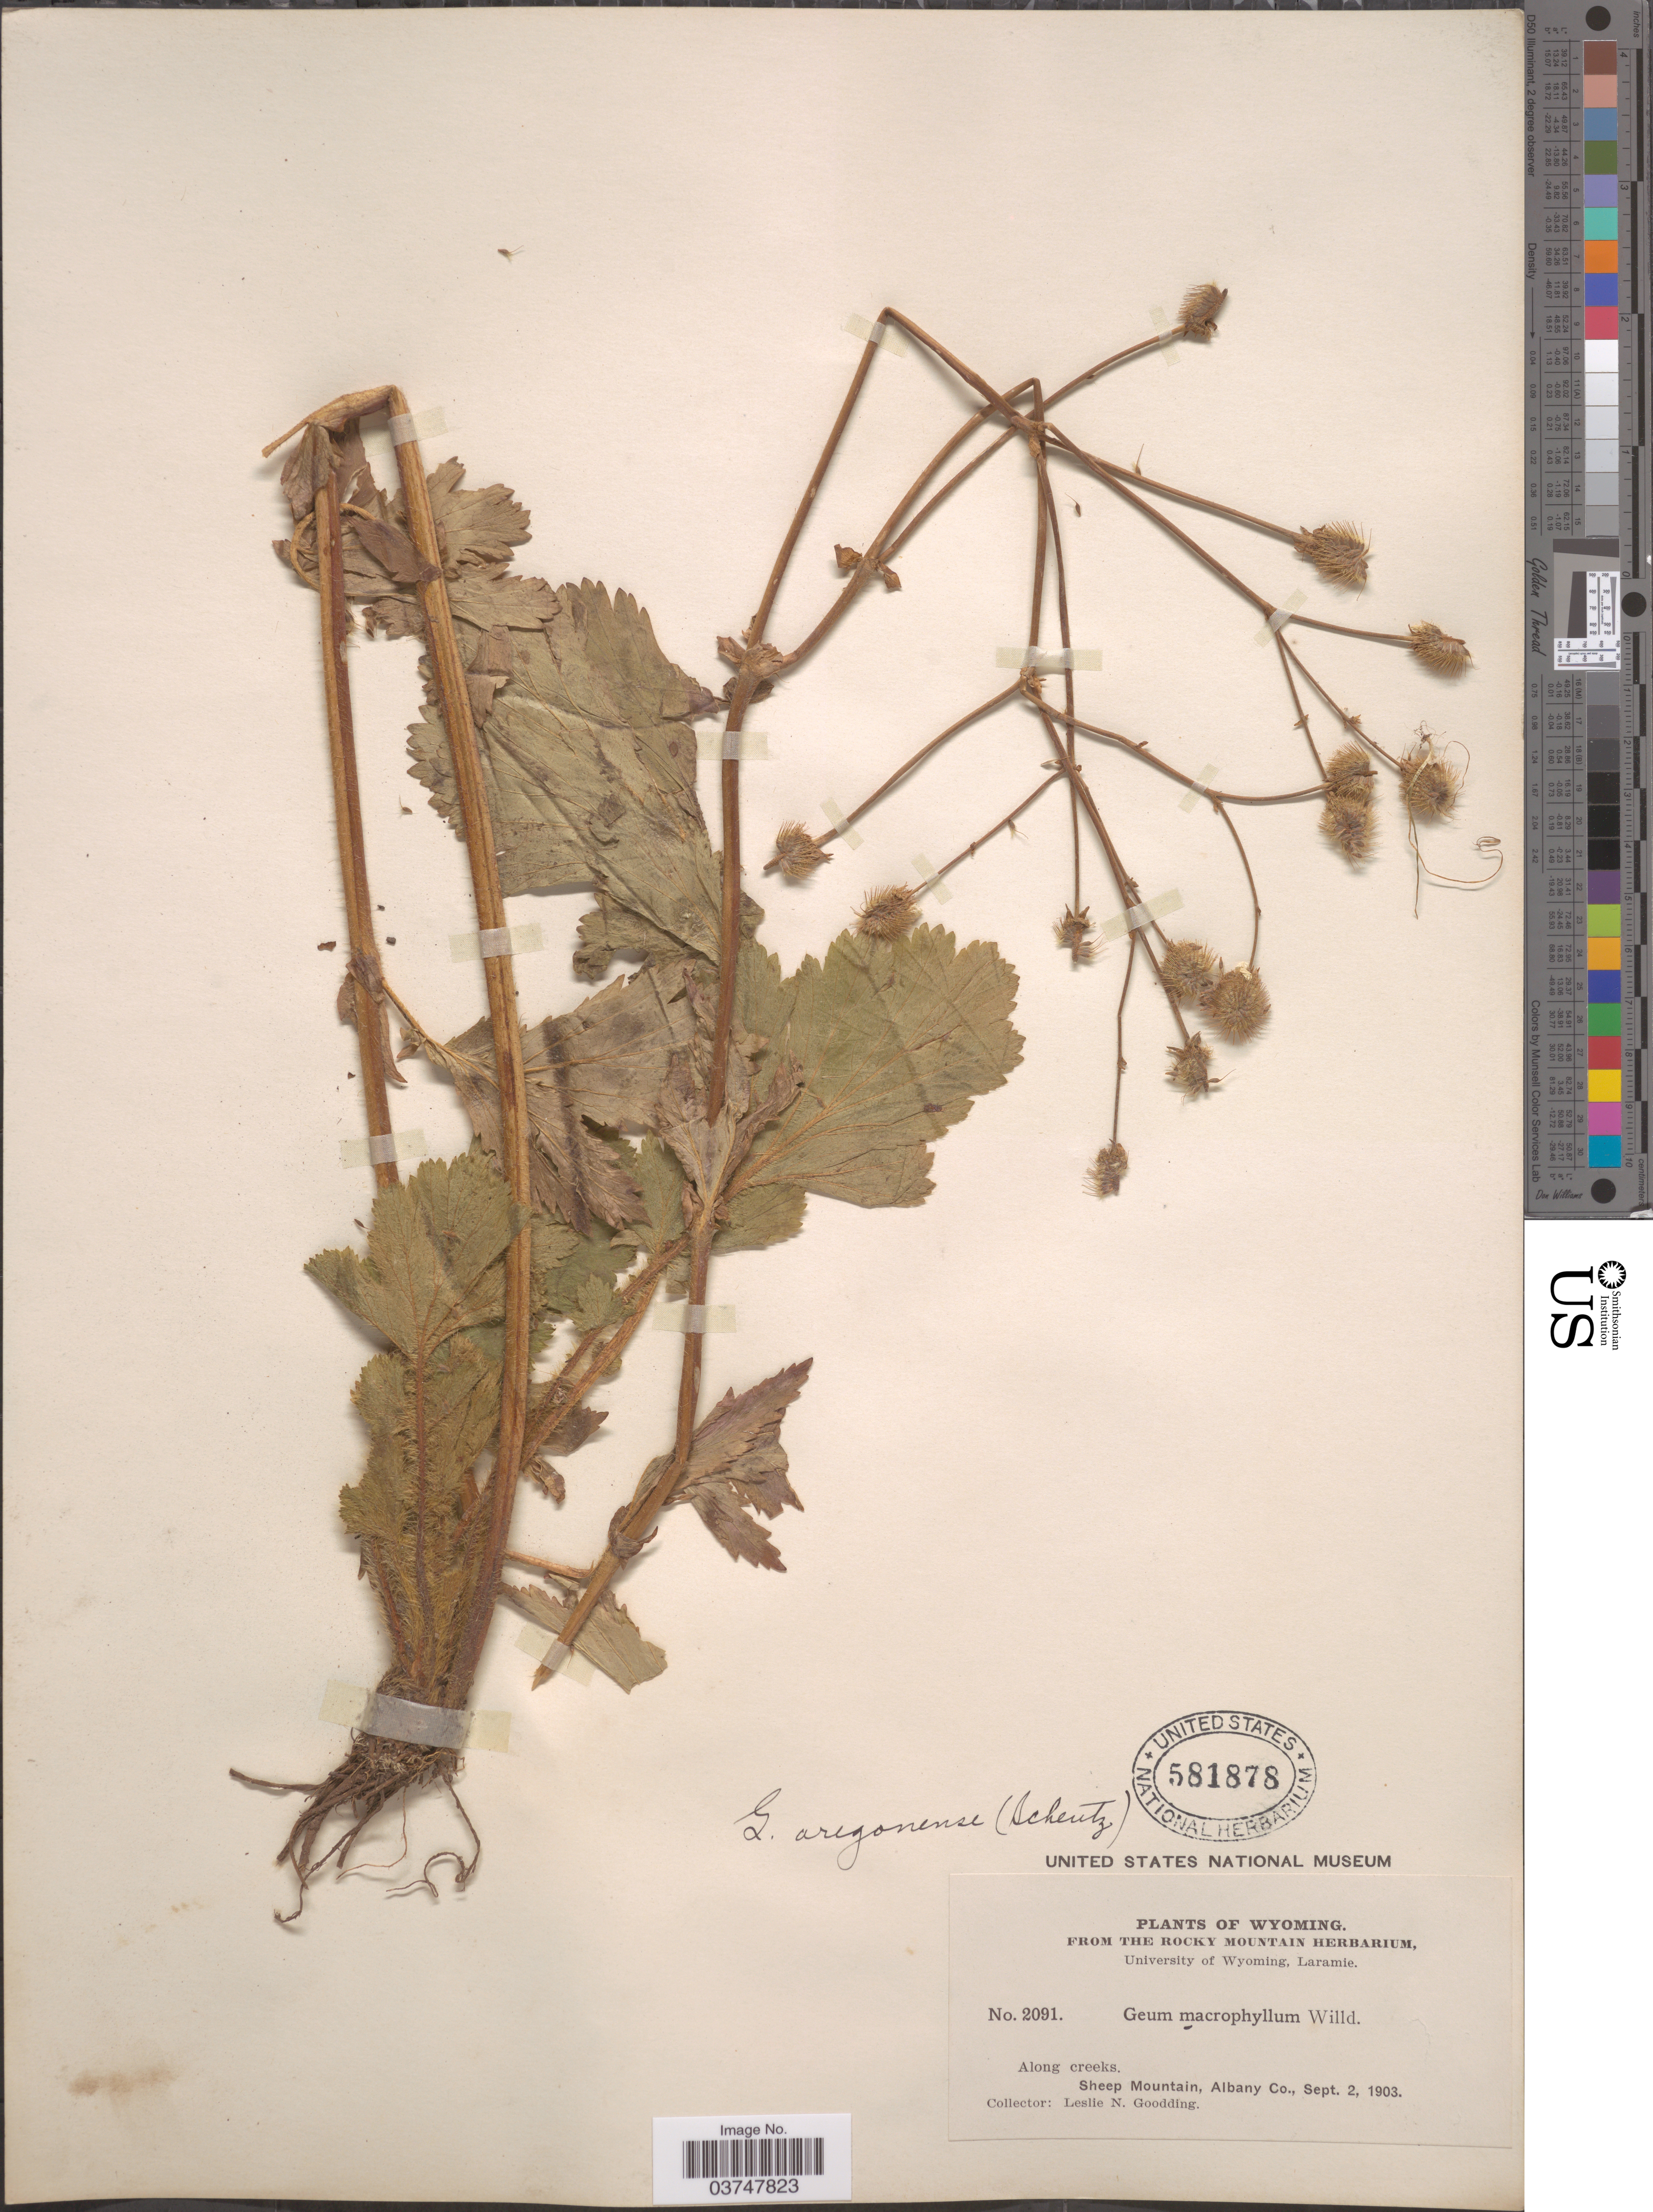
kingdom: Plantae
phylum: Tracheophyta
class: Magnoliopsida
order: Rosales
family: Rosaceae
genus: Geum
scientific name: Geum oregonense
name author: Rydb.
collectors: L. N. Goodding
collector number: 2091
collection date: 1903-09-02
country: United States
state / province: Wyoming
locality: Sheep Mountain, Albany Co.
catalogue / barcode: US 581878